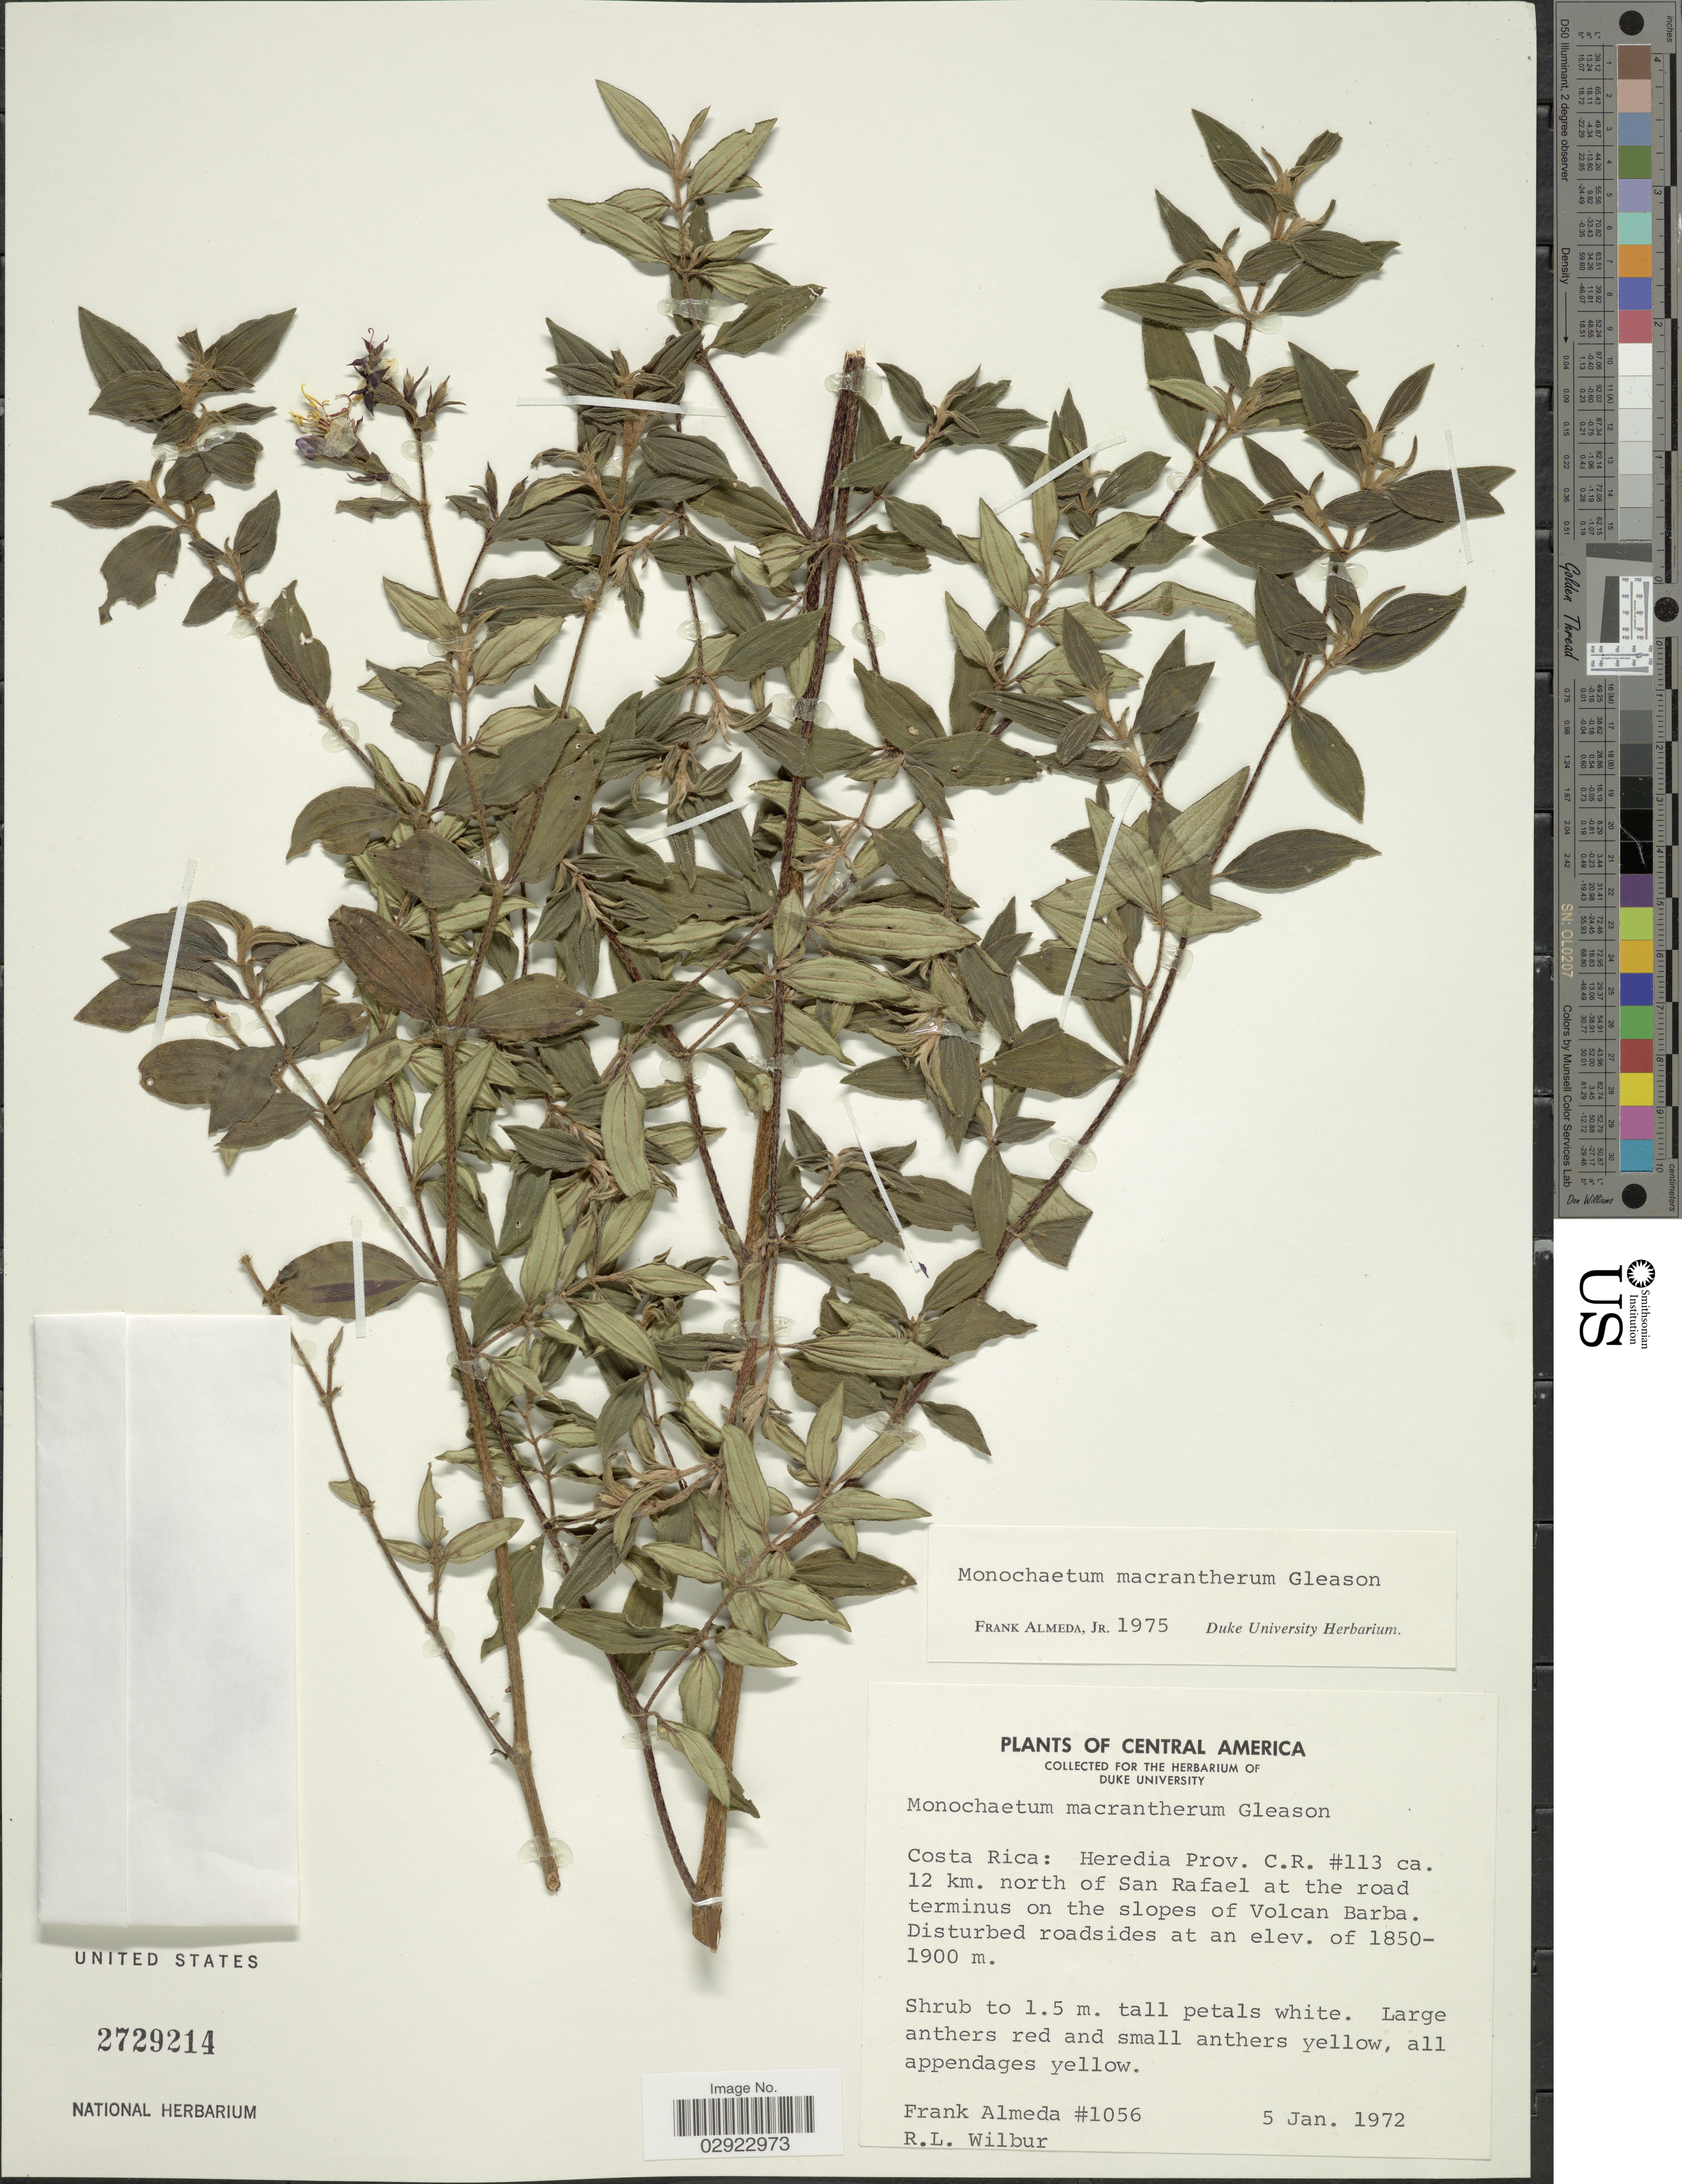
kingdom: Plantae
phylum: Tracheophyta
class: Magnoliopsida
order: Myrtales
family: Melastomataceae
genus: Monochaetum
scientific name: Monochaetum macrantherum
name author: Gleason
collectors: F. Almeda & R. L. Wilbur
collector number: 1056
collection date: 1972-01-05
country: Costa Rica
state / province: Heredia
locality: Heredia Prov. C.R. #113 ca. 12 km. north of San Rafael at the road terminus on the slopes of Volcan Barba.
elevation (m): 1850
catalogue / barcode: US 2729214